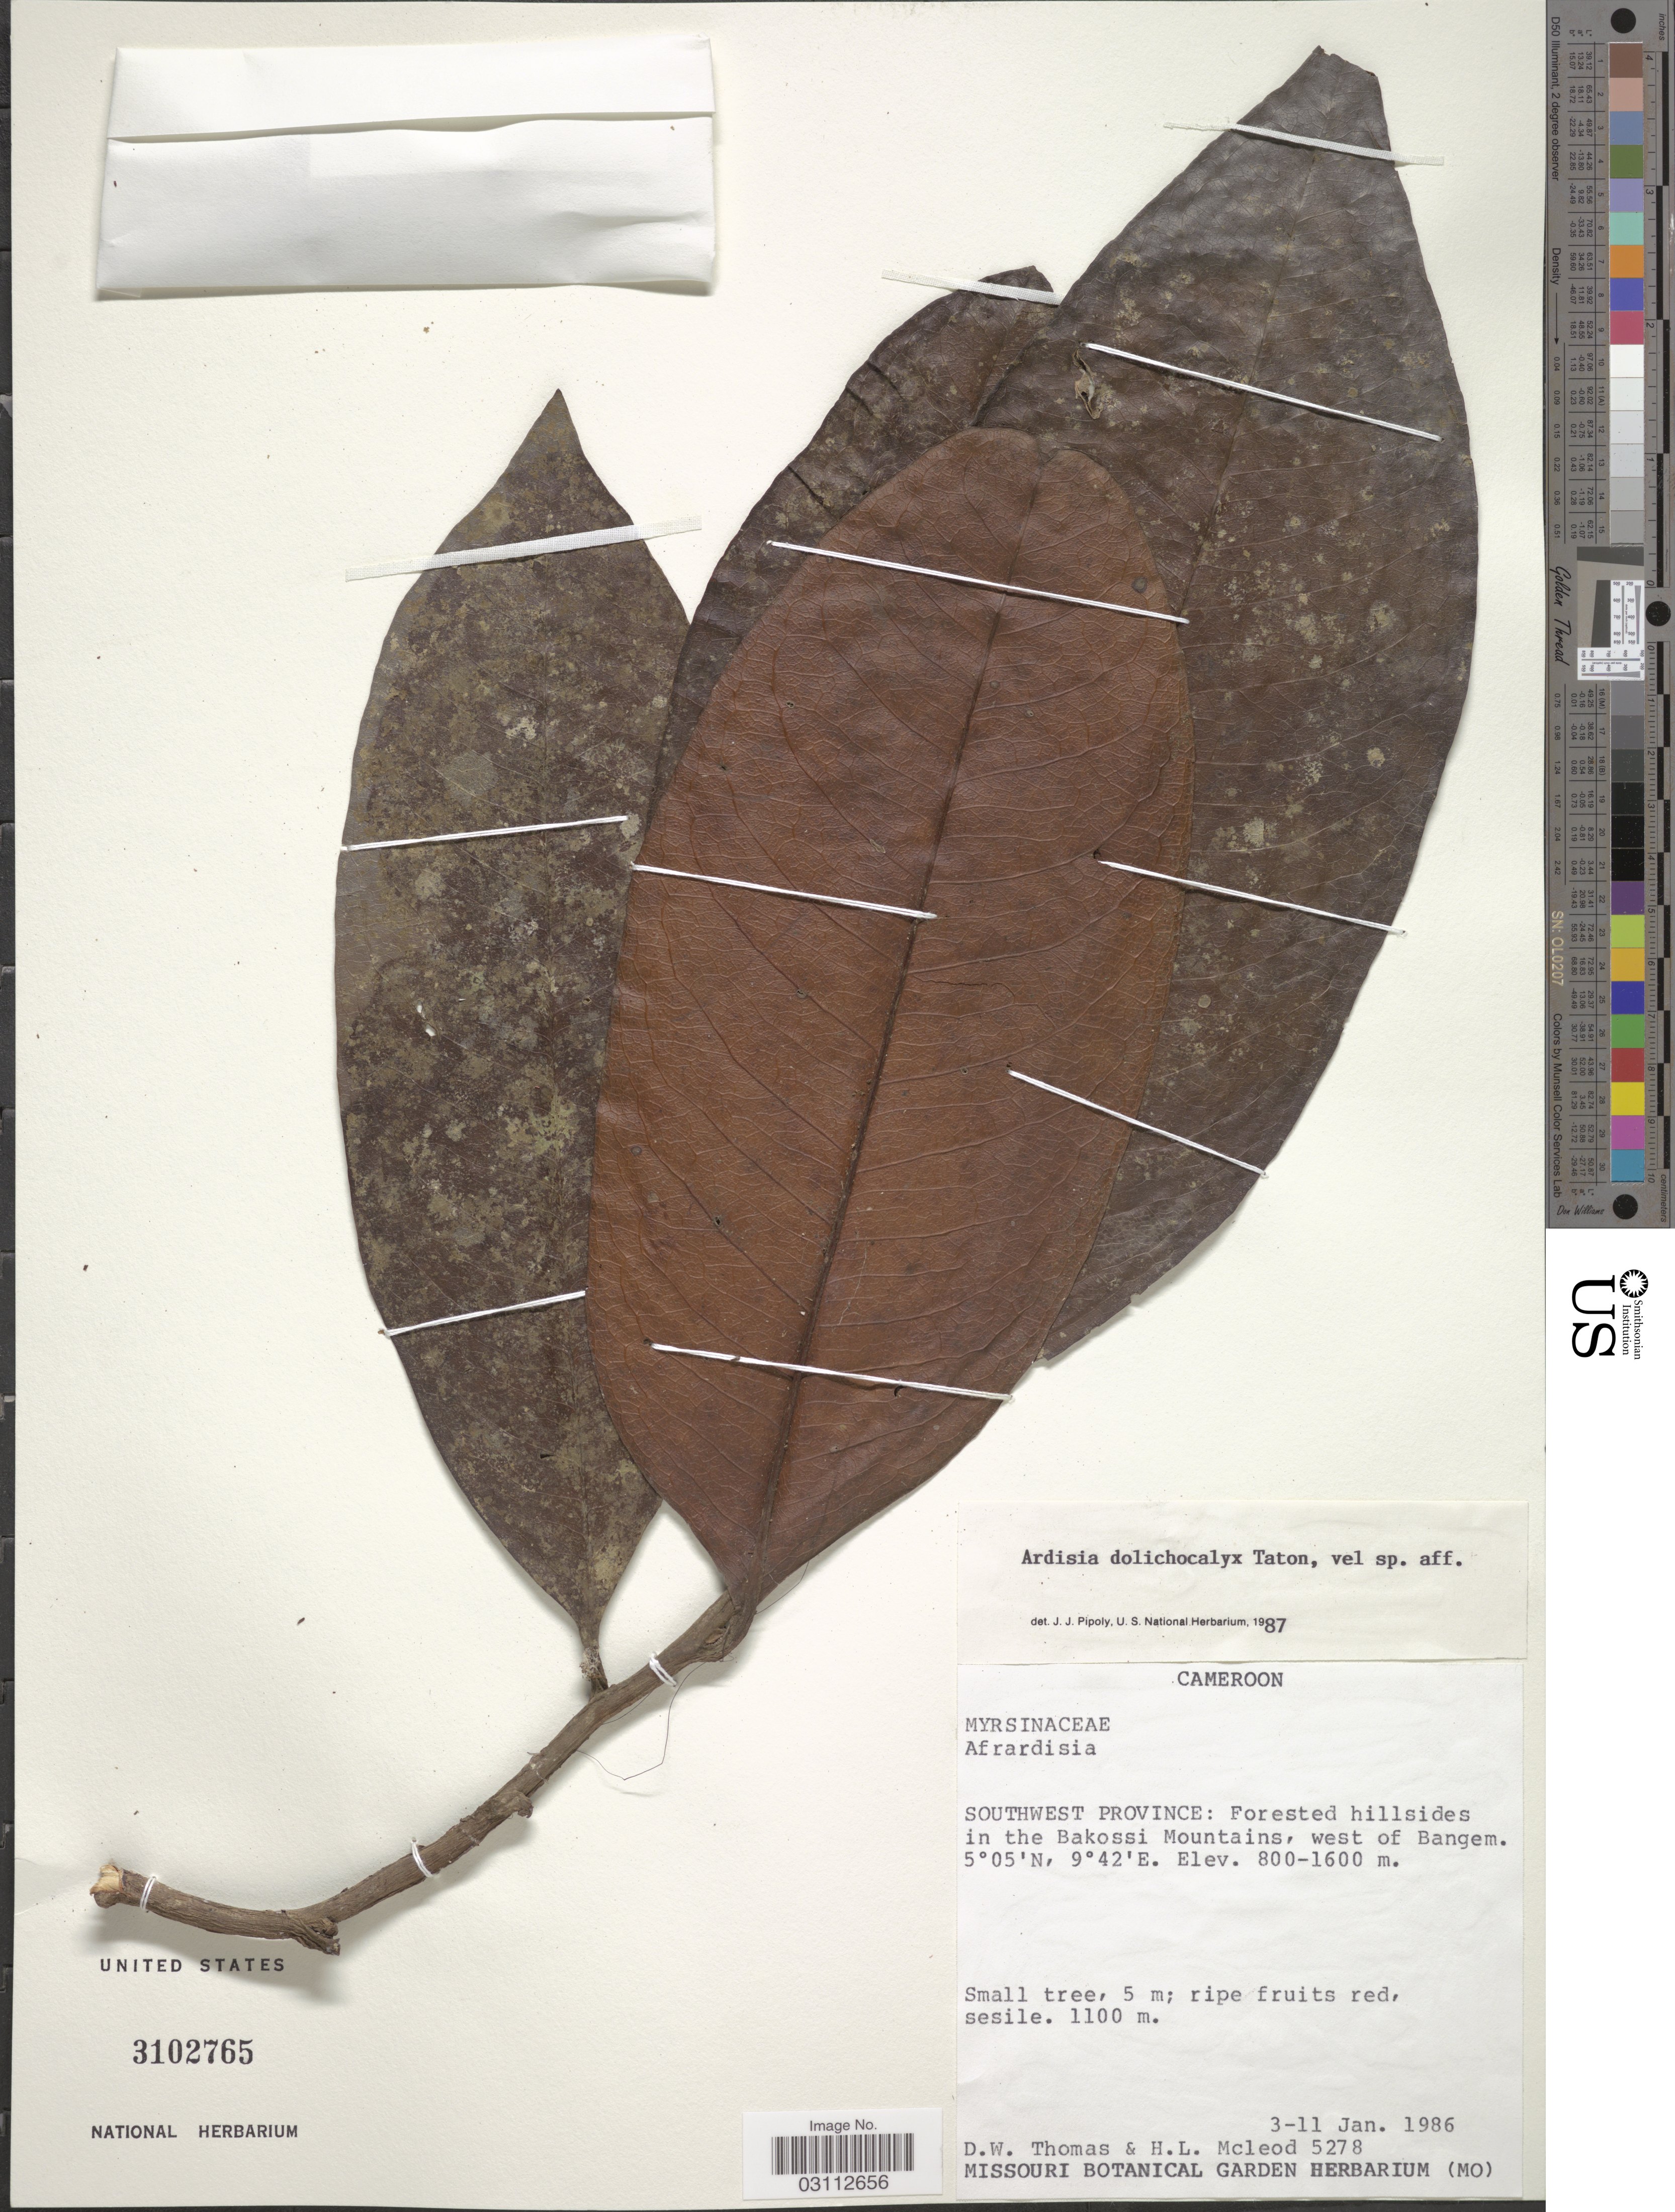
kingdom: Plantae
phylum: Tracheophyta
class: Magnoliopsida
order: Ericales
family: Primulaceae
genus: Ardisia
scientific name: Ardisia dolichocalyx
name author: Taton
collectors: D. W. Thomas & H. Mcleod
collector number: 5278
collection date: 1986-01-03/1986-01-11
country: Cameroon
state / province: Sud-Ouest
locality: Southwest Province: Forested hillsides in the Bakossi Mountains, west of Bangem.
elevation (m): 800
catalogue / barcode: US 3102765